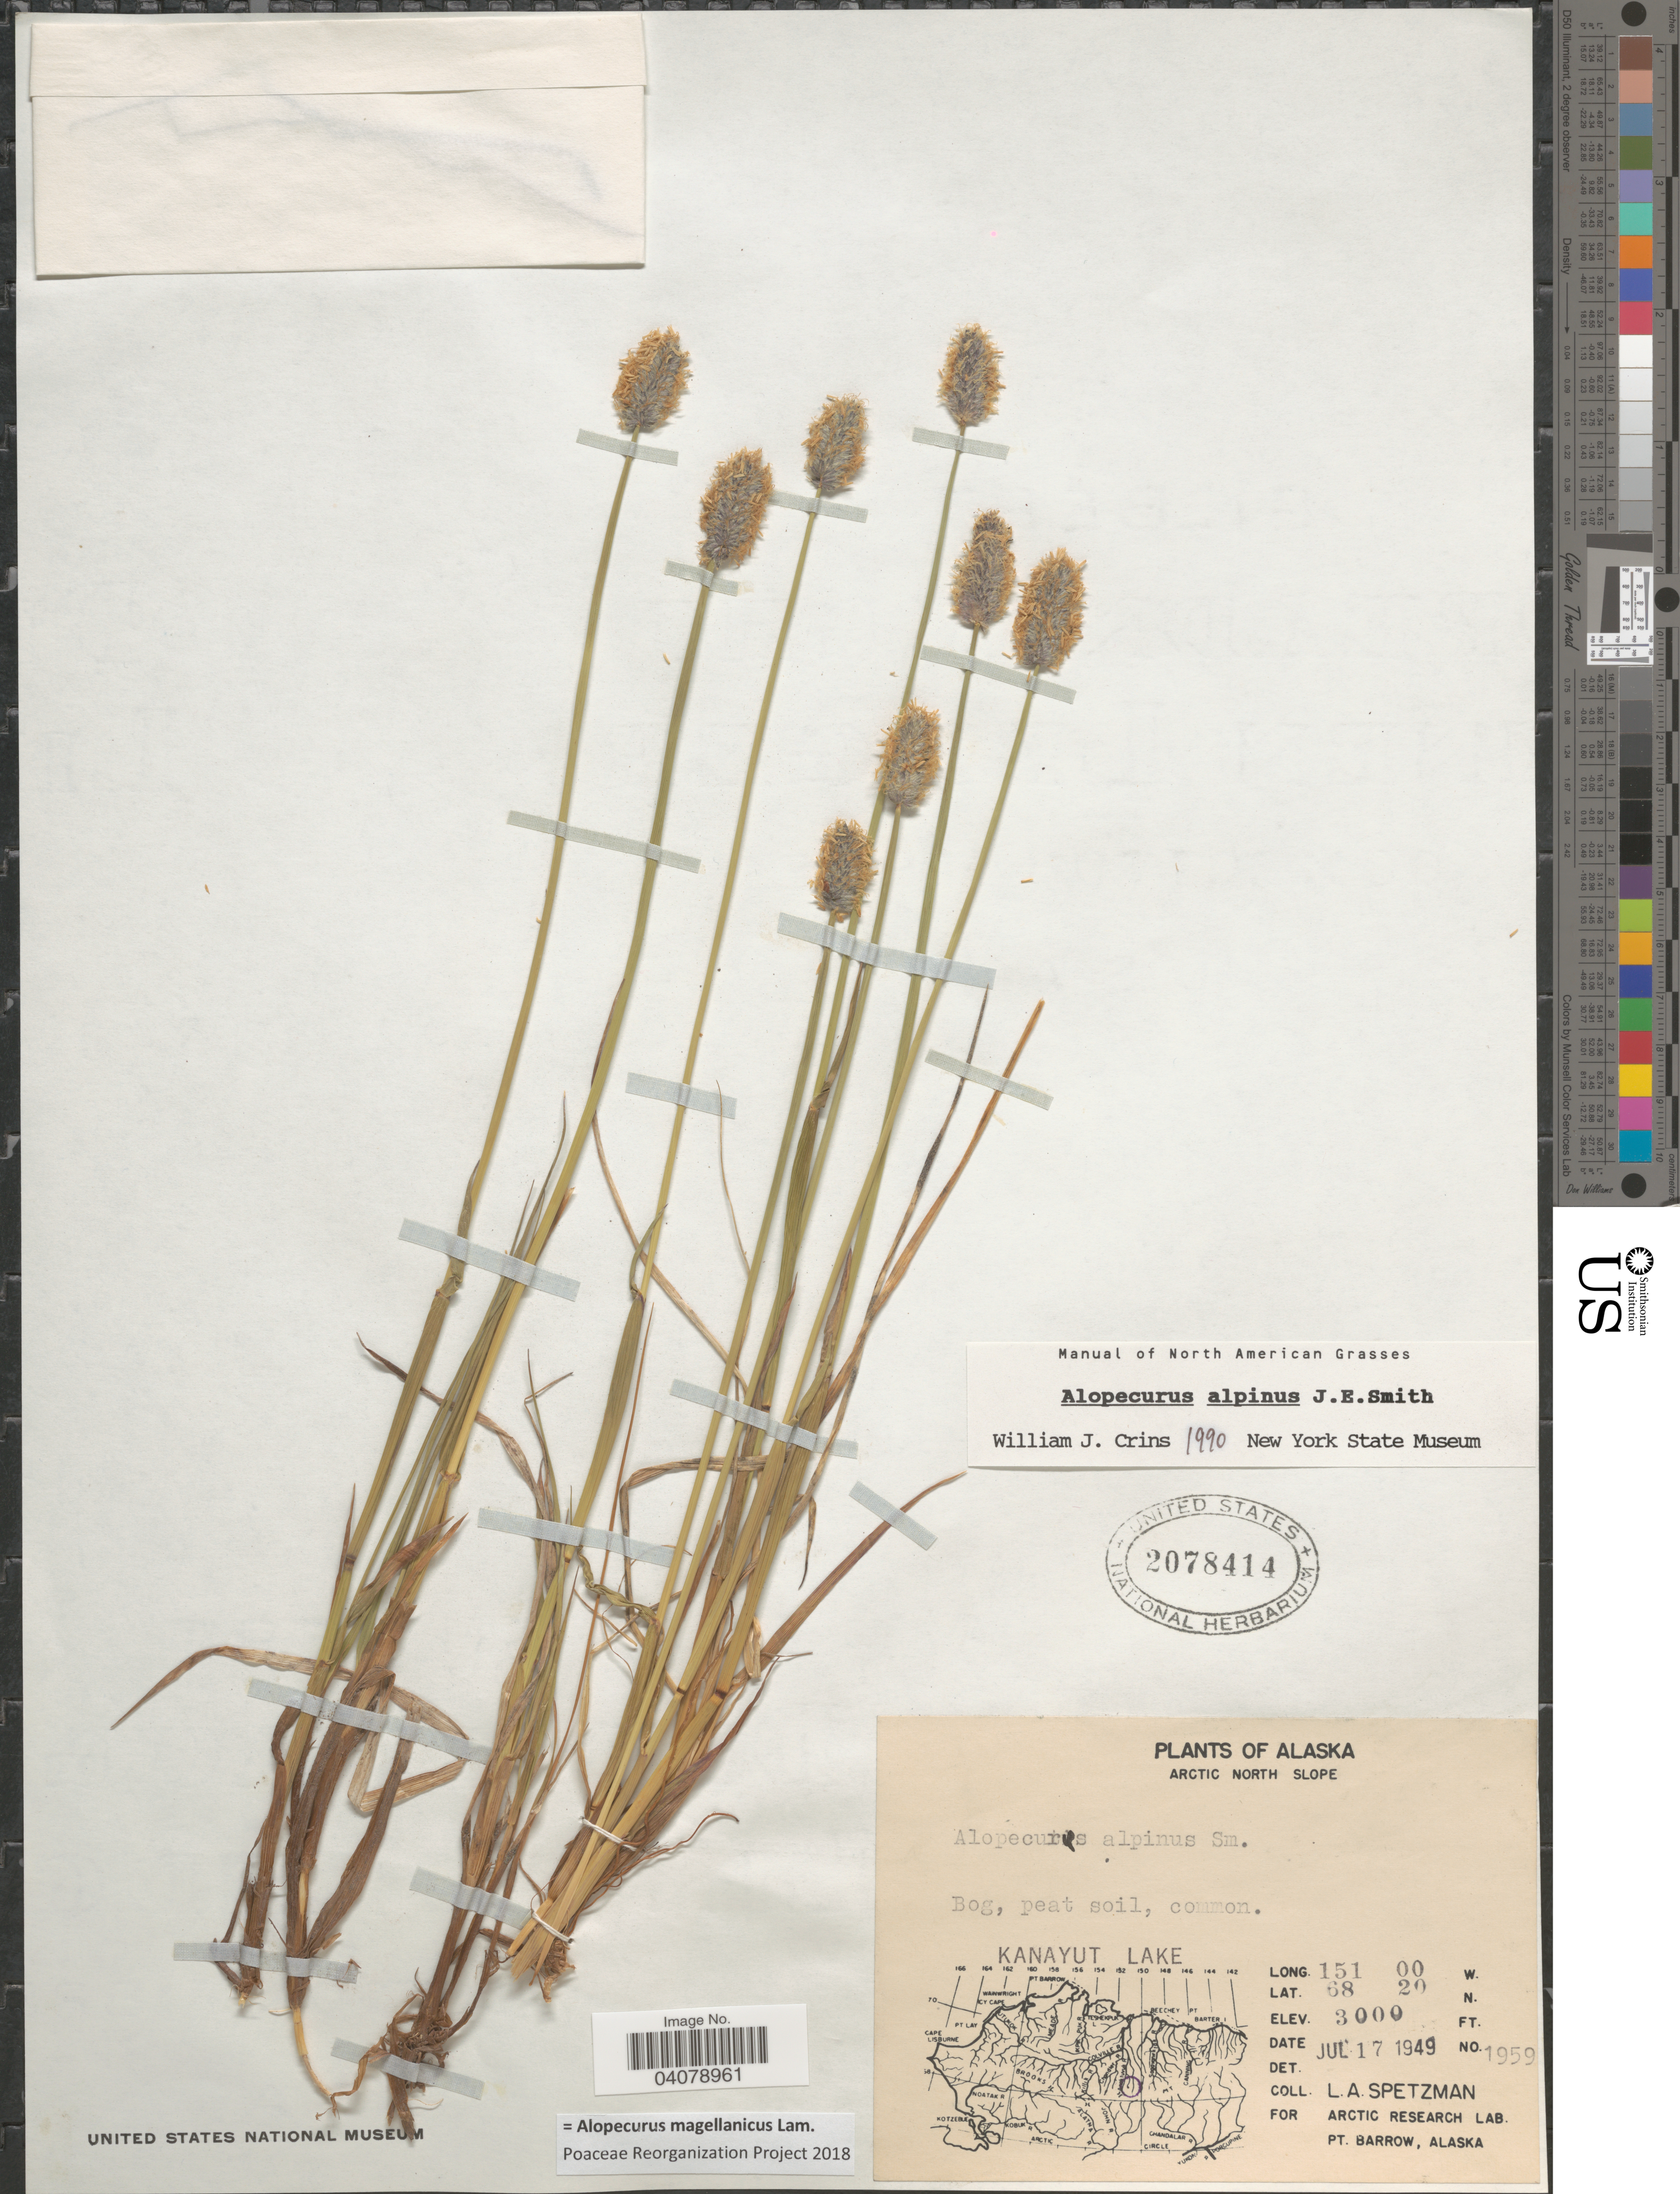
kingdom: Plantae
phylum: Tracheophyta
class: Liliopsida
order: Poales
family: Poaceae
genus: Alopecurus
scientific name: Alopecurus magellanicus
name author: Lam.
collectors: L. Spetzman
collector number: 1959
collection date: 1949-07-17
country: United States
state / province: Alaska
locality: Arctic North Slope. Kanayut Lake.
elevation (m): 914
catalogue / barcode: US 2078414